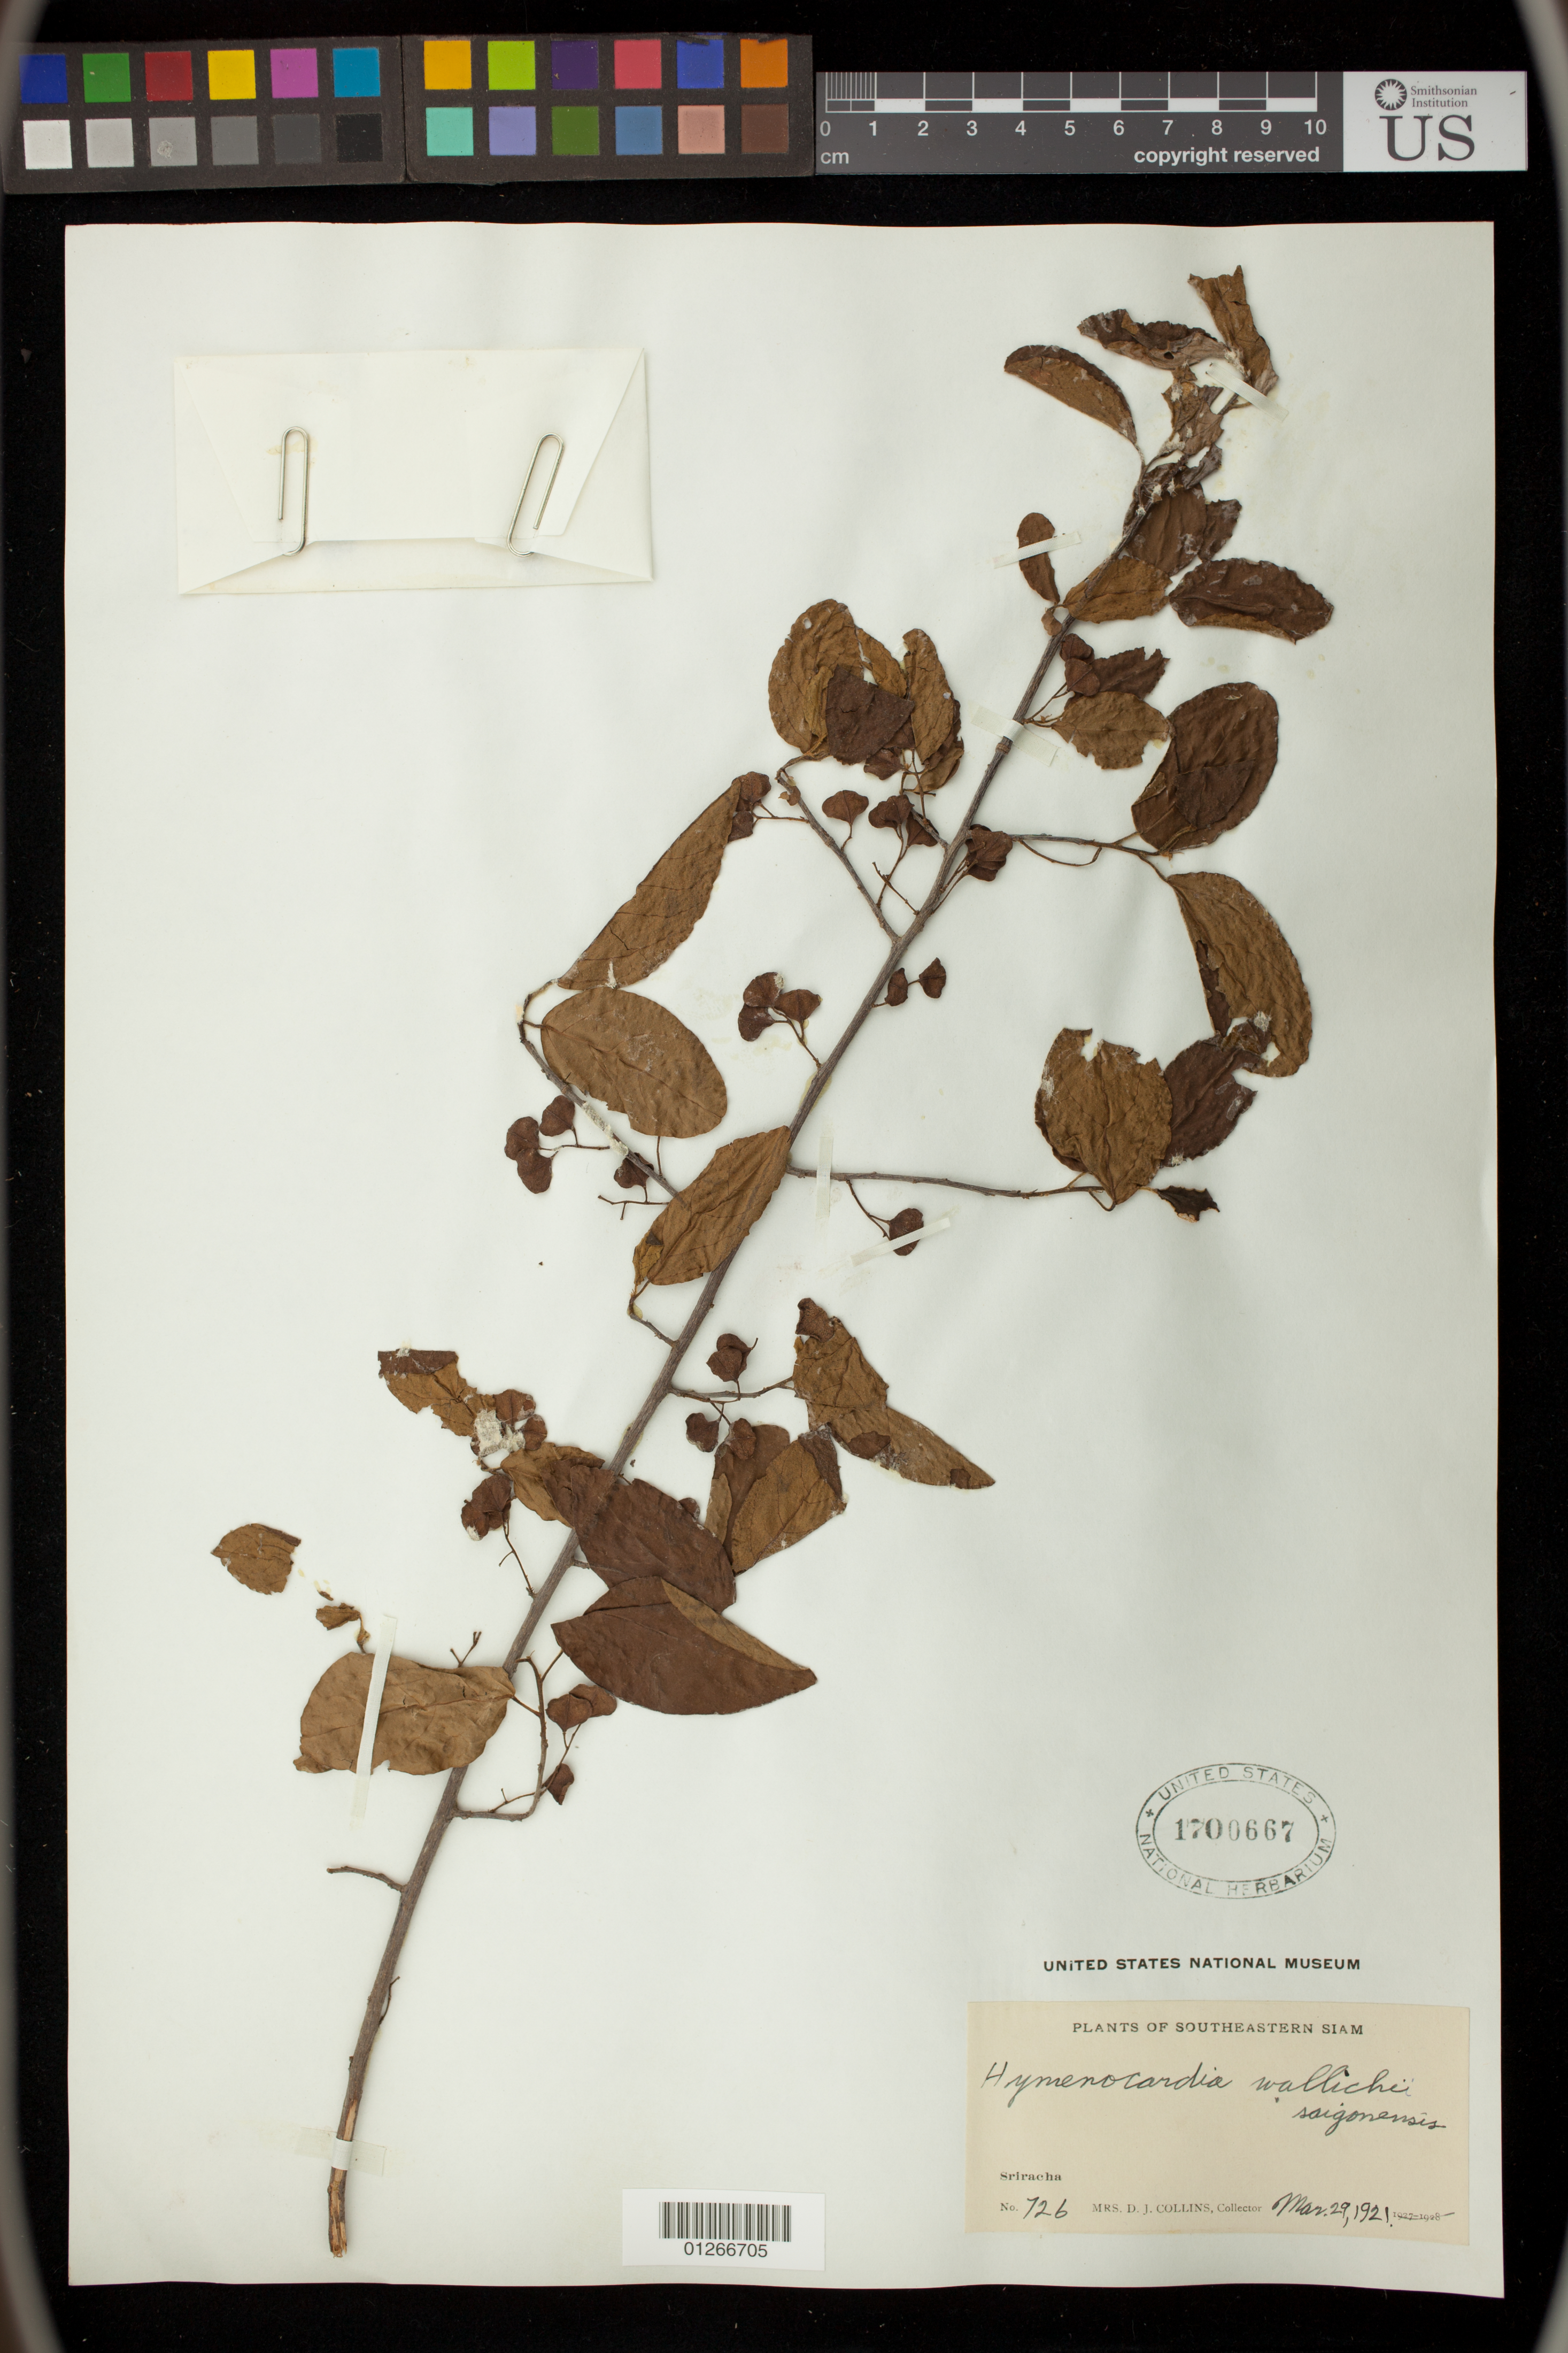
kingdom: Plantae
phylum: Tracheophyta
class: Magnoliopsida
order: Malpighiales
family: Phyllanthaceae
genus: Hymenocardia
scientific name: Hymenocardia wallichii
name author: Tul.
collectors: Mrs. D. J. Collins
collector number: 726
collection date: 1921-03-29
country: Thailand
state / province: Chon Buri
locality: Southeastern Siam. Sriracha [Si Racha].